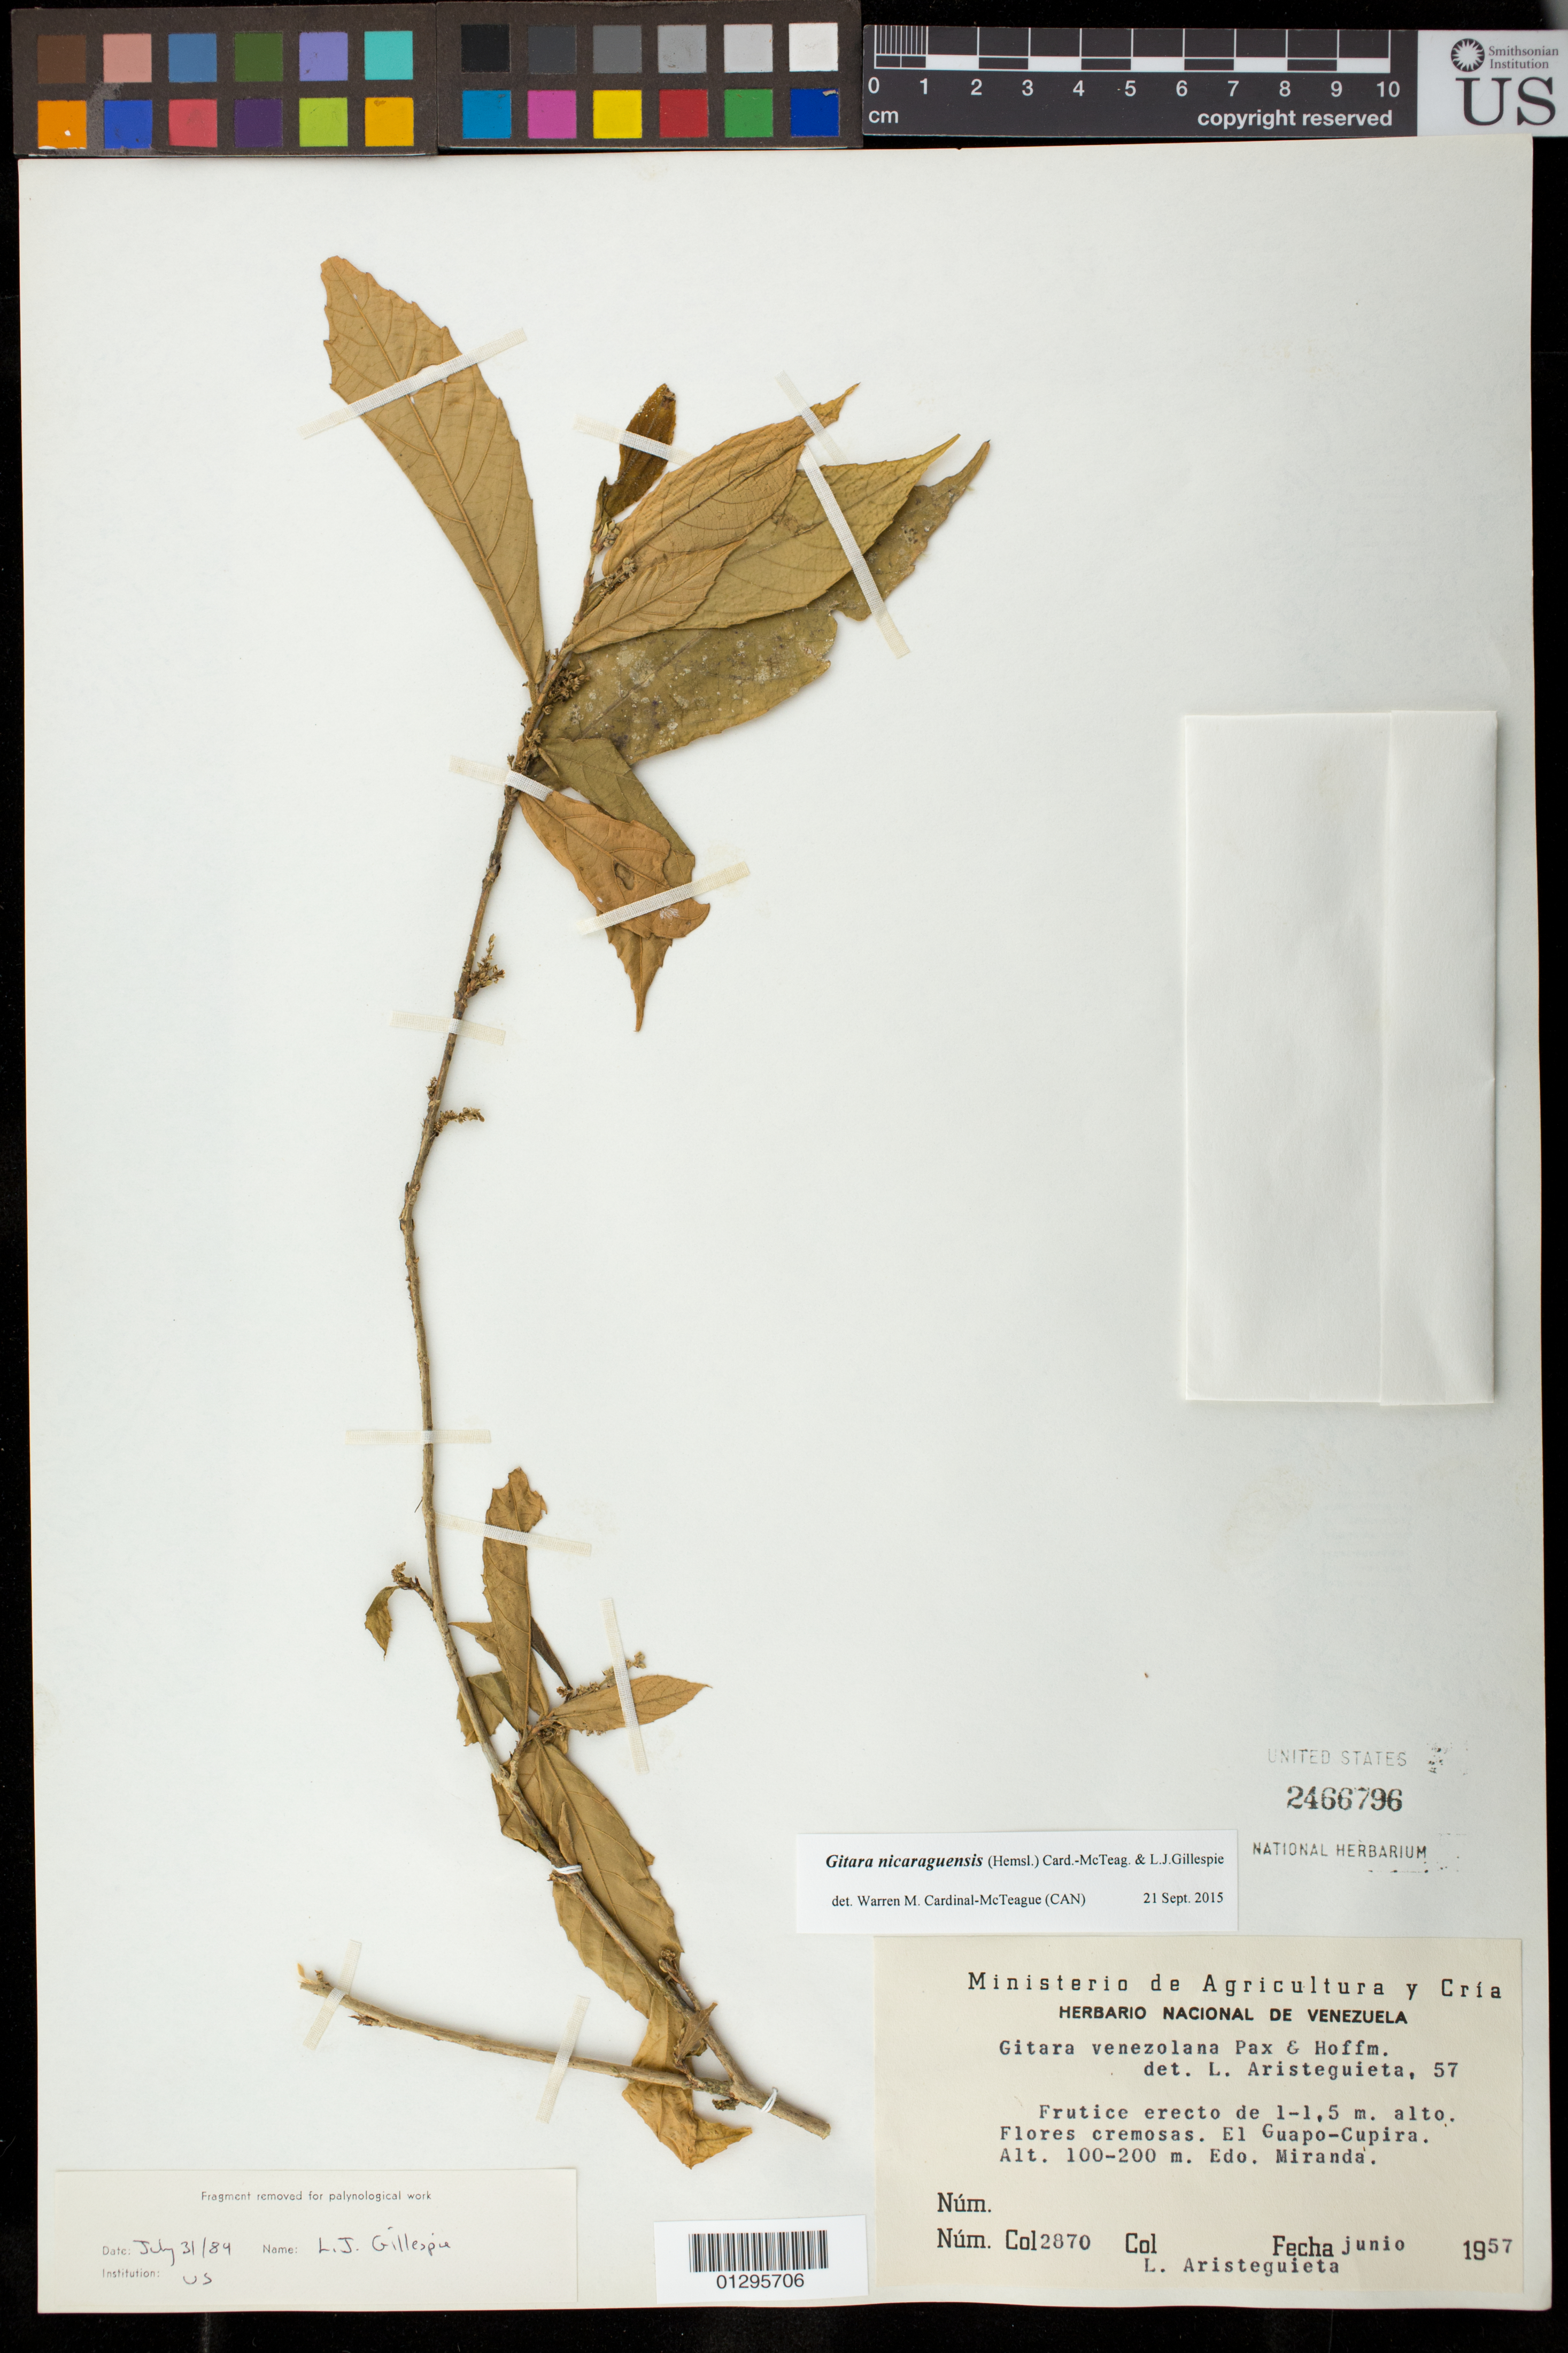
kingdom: Plantae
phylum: Tracheophyta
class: Magnoliopsida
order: Malpighiales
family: Euphorbiaceae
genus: Gitara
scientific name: Gitara nicaraguensis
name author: (Hemsl.) Card.-McTeag. & L.J. Gillespie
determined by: Cardinal-McTeague, Warren H.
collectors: L. Aristeguieta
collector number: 2870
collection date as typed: Jun 1957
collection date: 1957-06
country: Venezuela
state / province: Miranda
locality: El Guapo-Cupira.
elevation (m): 100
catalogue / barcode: US 2466796